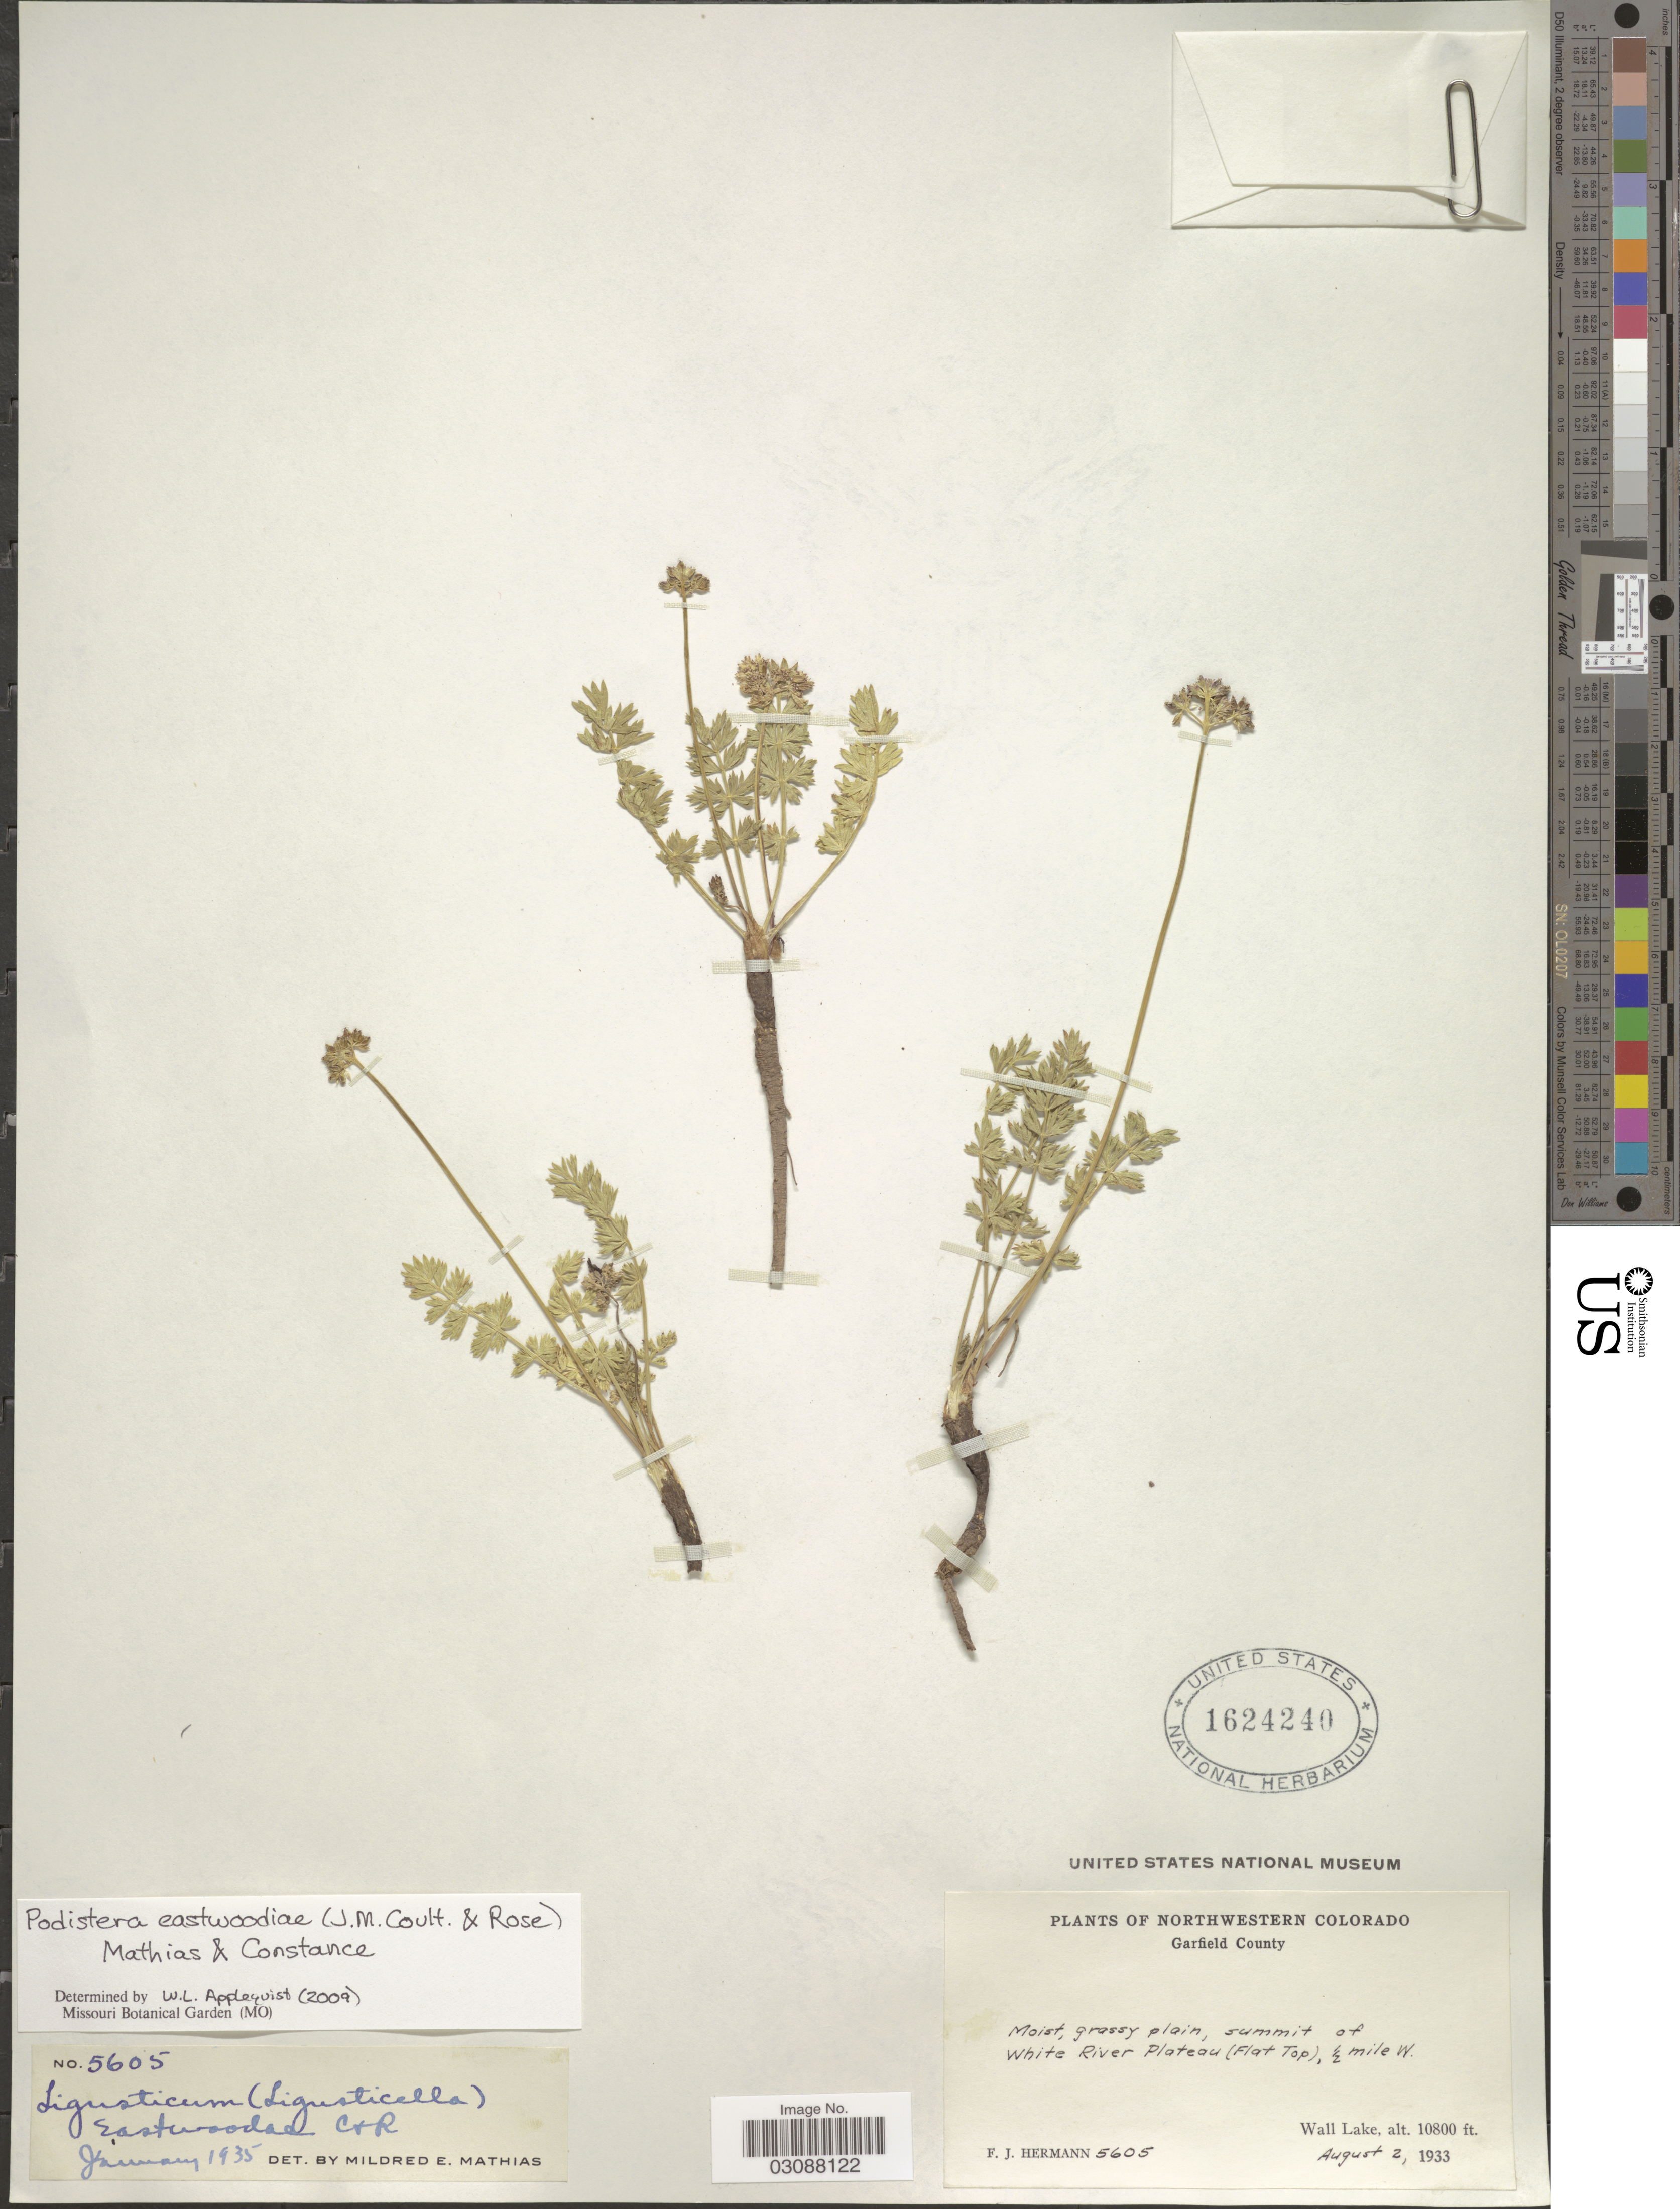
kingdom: Plantae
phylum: Tracheophyta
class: Magnoliopsida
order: Apiales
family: Apiaceae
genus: Podistera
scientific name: Podistera eastwoodiae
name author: (J.M. Coult. & Rose) Mathias & Constance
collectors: F. J. Hermann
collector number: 5605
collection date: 1933-08-02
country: United States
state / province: Colorado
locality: Northwestern Colorado. Garfield County, summit of White River Plateau (Flat Top), ½ mile W. Wall Lake.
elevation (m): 3292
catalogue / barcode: US 1624240